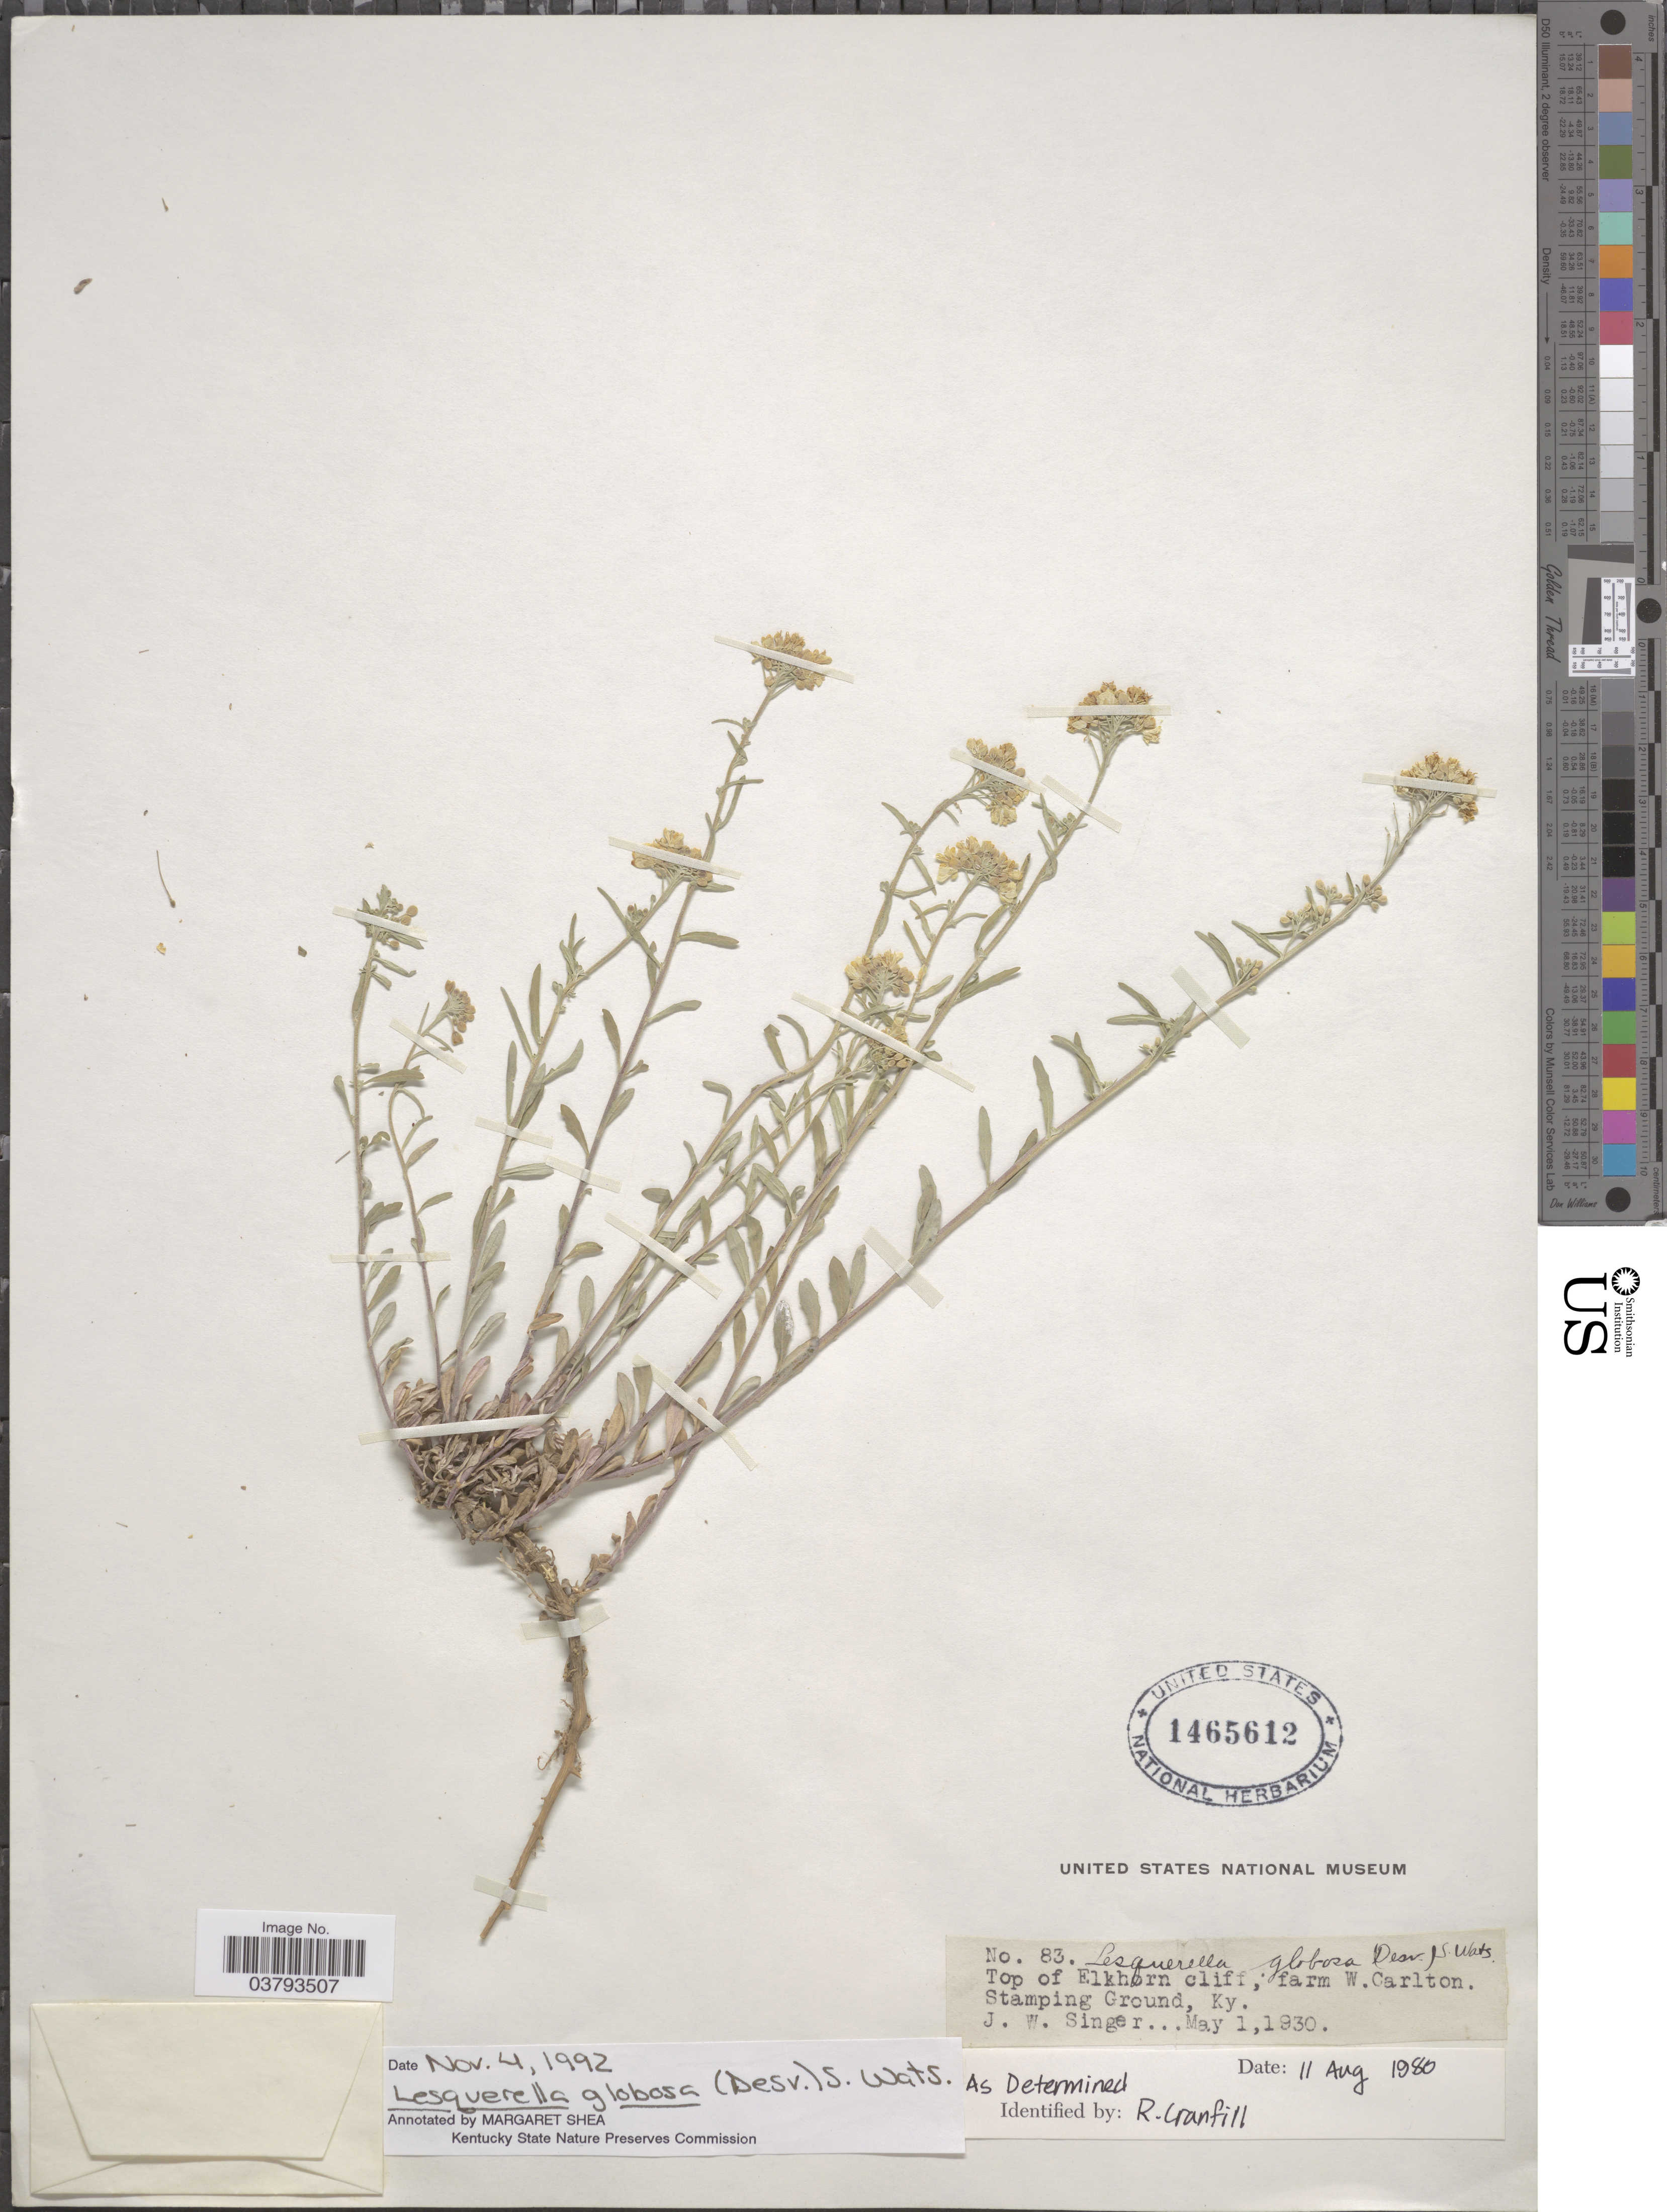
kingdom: Plantae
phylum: Tracheophyta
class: Magnoliopsida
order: Brassicales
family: Brassicaceae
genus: Lesquerella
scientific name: Lesquerella globosa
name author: (Desv.) S. Watson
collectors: J. EW. Singer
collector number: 83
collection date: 1930-05-01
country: United States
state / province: Kentucky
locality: Top of Elkhorn Cliff, farm W. Carlton. Stamping Ground.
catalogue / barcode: US 1465612